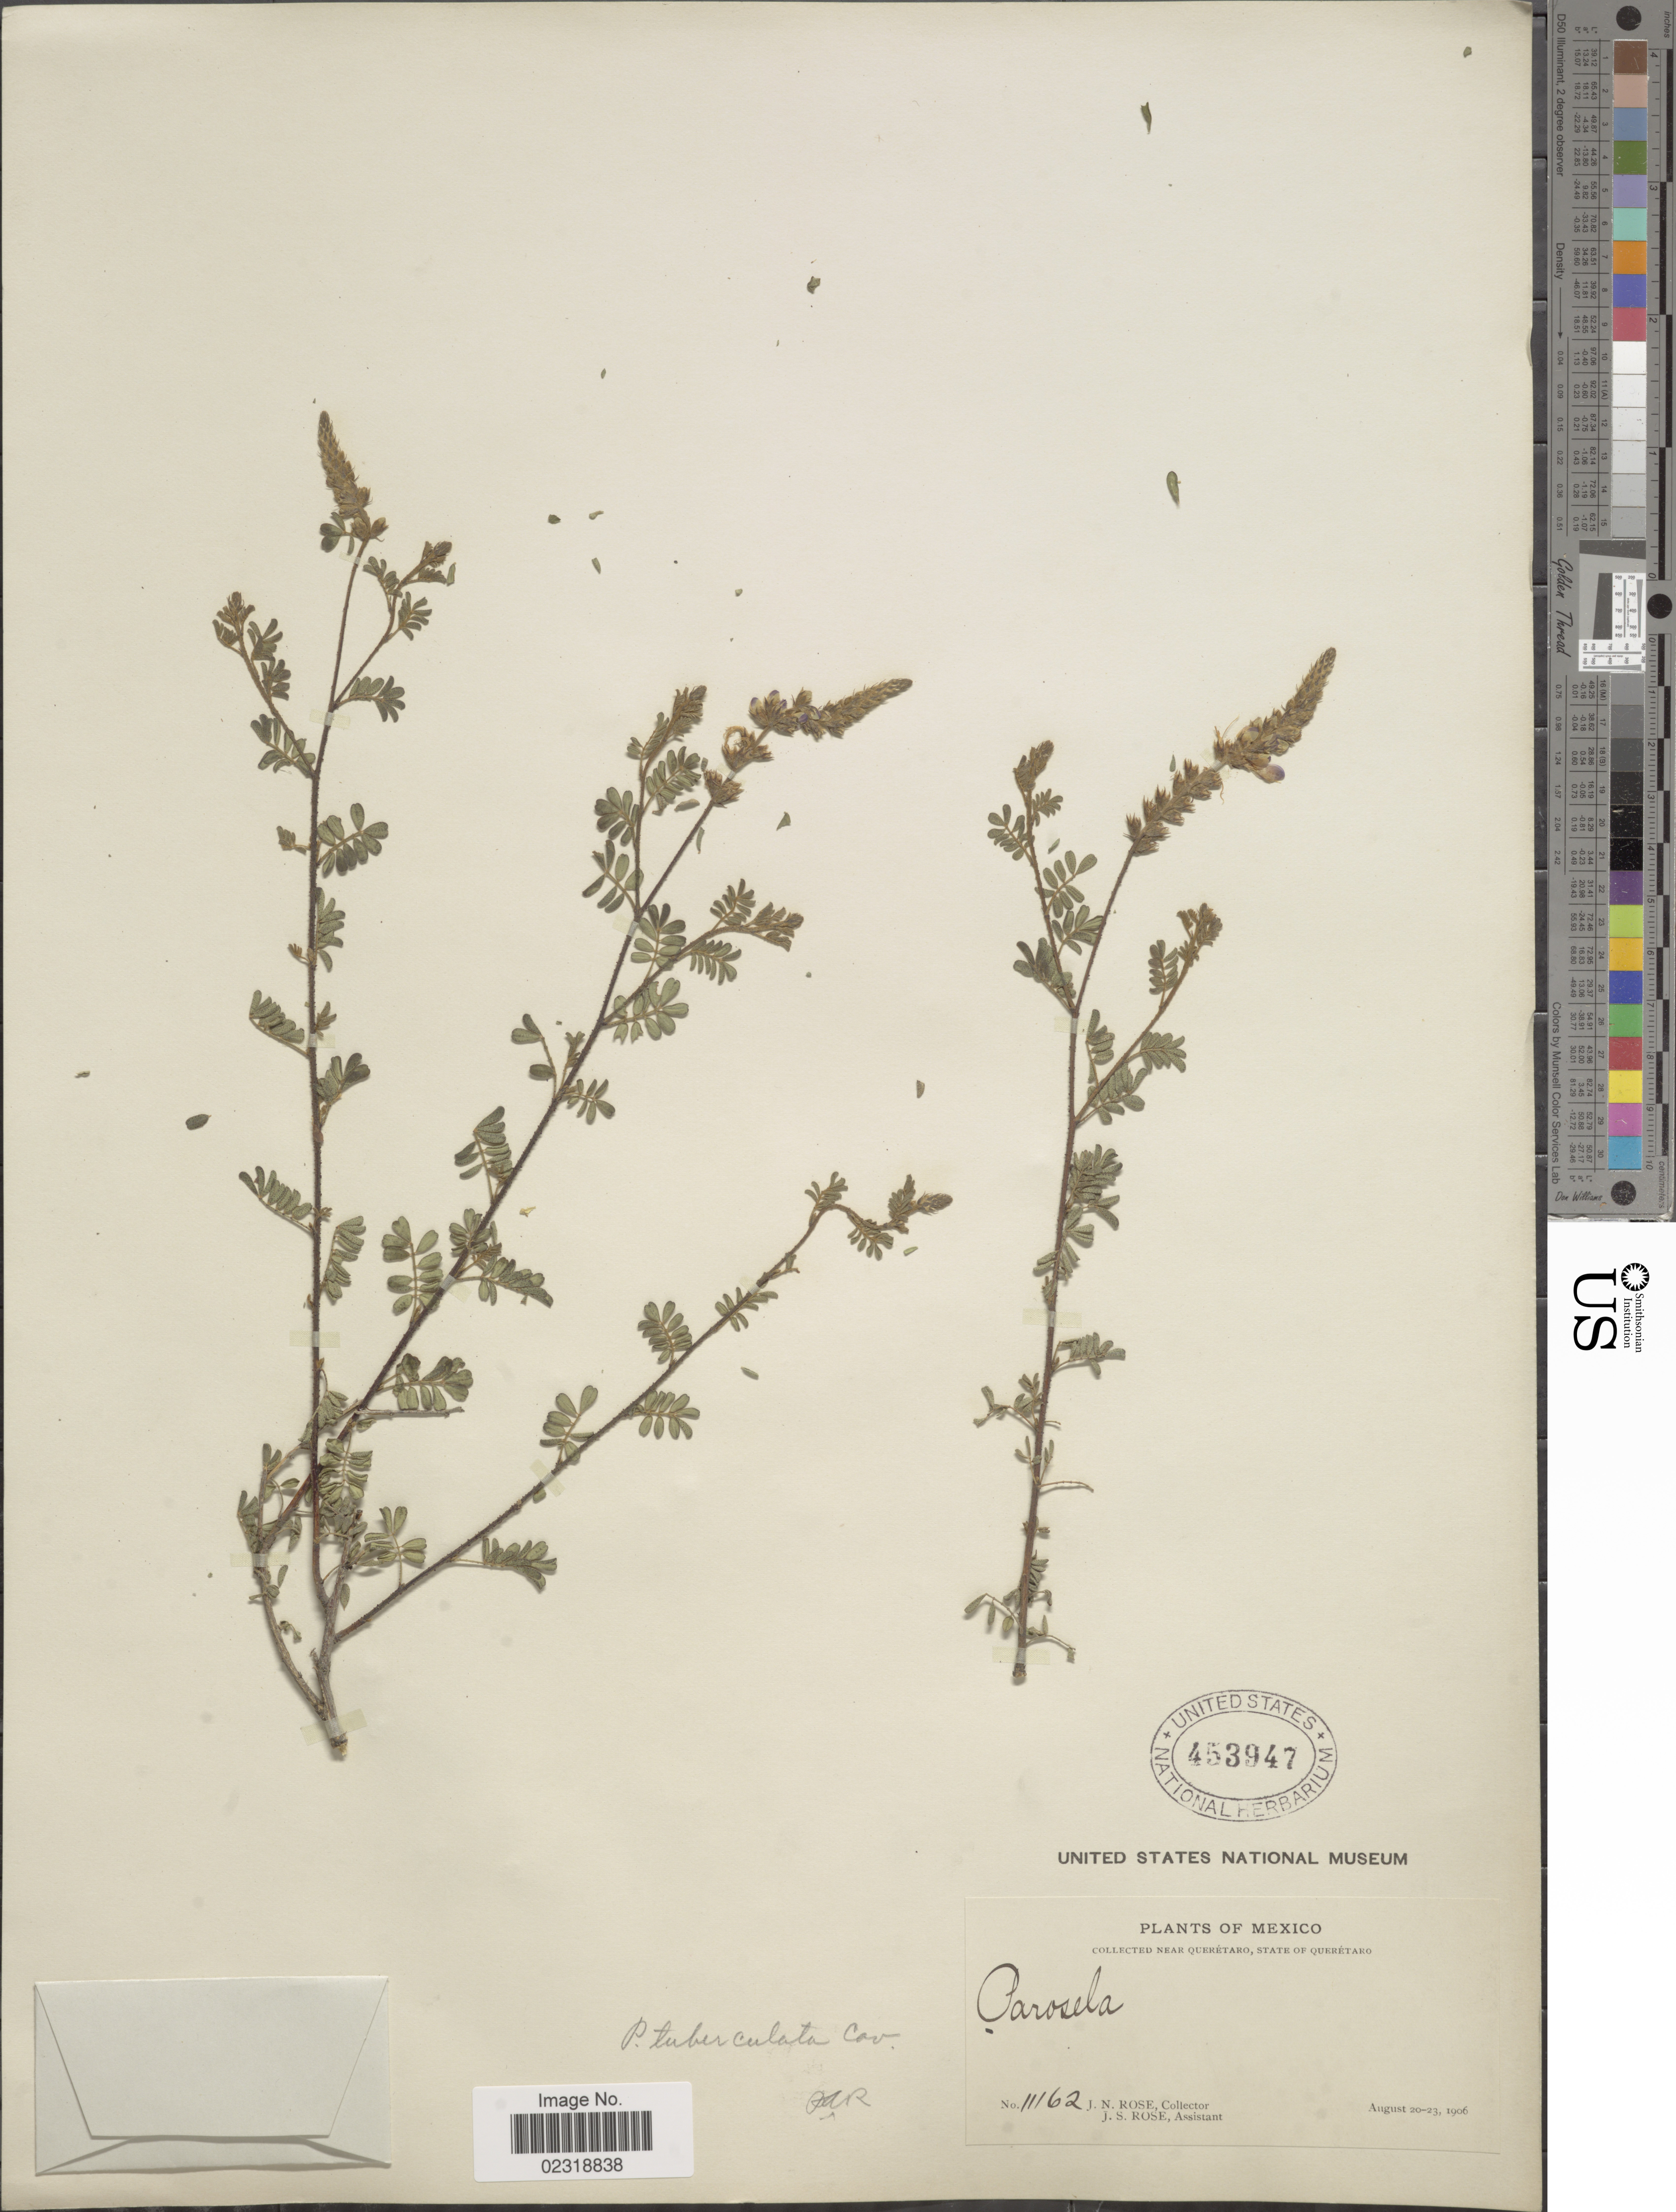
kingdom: Plantae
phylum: Tracheophyta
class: Magnoliopsida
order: Fabales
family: Fabaceae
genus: Dalea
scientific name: Dalea tuberculata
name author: Lag.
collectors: J. N. Rose & J. S. Rose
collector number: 11162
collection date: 1906-08-20/1906-08-23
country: Mexico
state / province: Querétaro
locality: Near Queretaro.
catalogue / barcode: US 453947